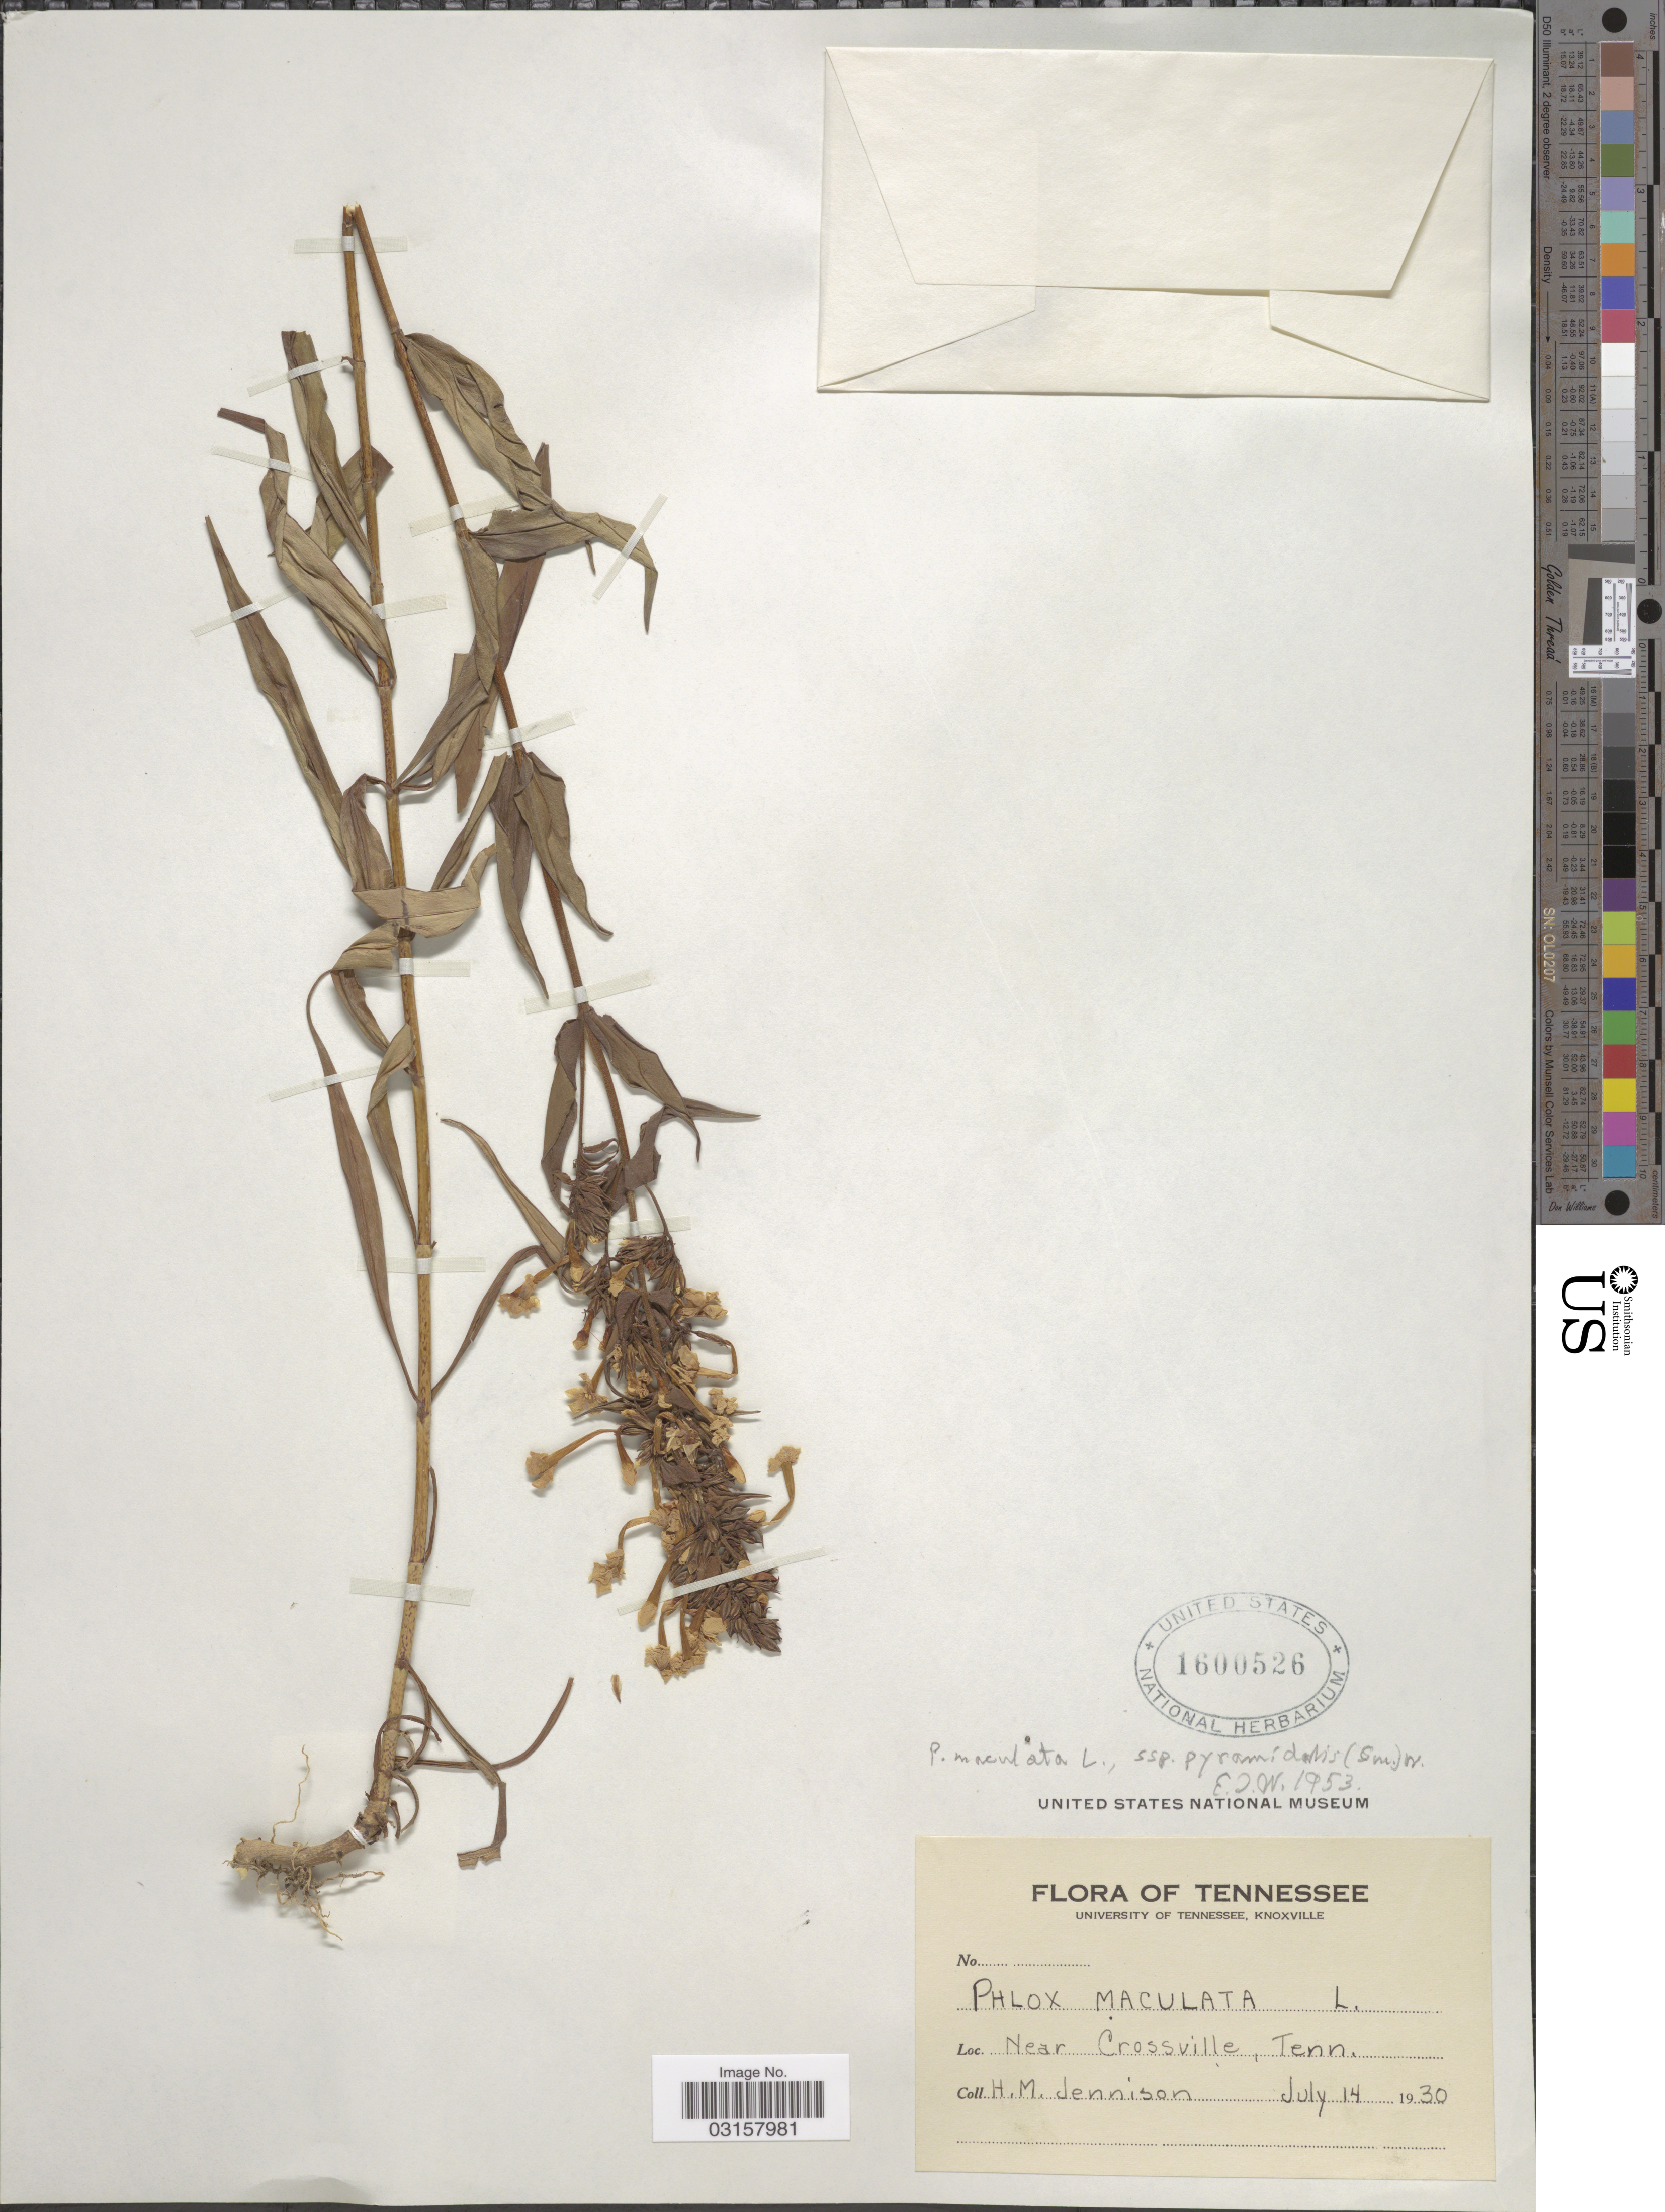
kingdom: Plantae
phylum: Tracheophyta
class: Magnoliopsida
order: Ericales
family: Polemoniaceae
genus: Phlox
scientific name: Phlox x pyramidalis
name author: (Sm.) Wherry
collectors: H. Jennison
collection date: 1930-07-14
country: United States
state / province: Tennessee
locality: Near Crossville.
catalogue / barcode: US 1600526